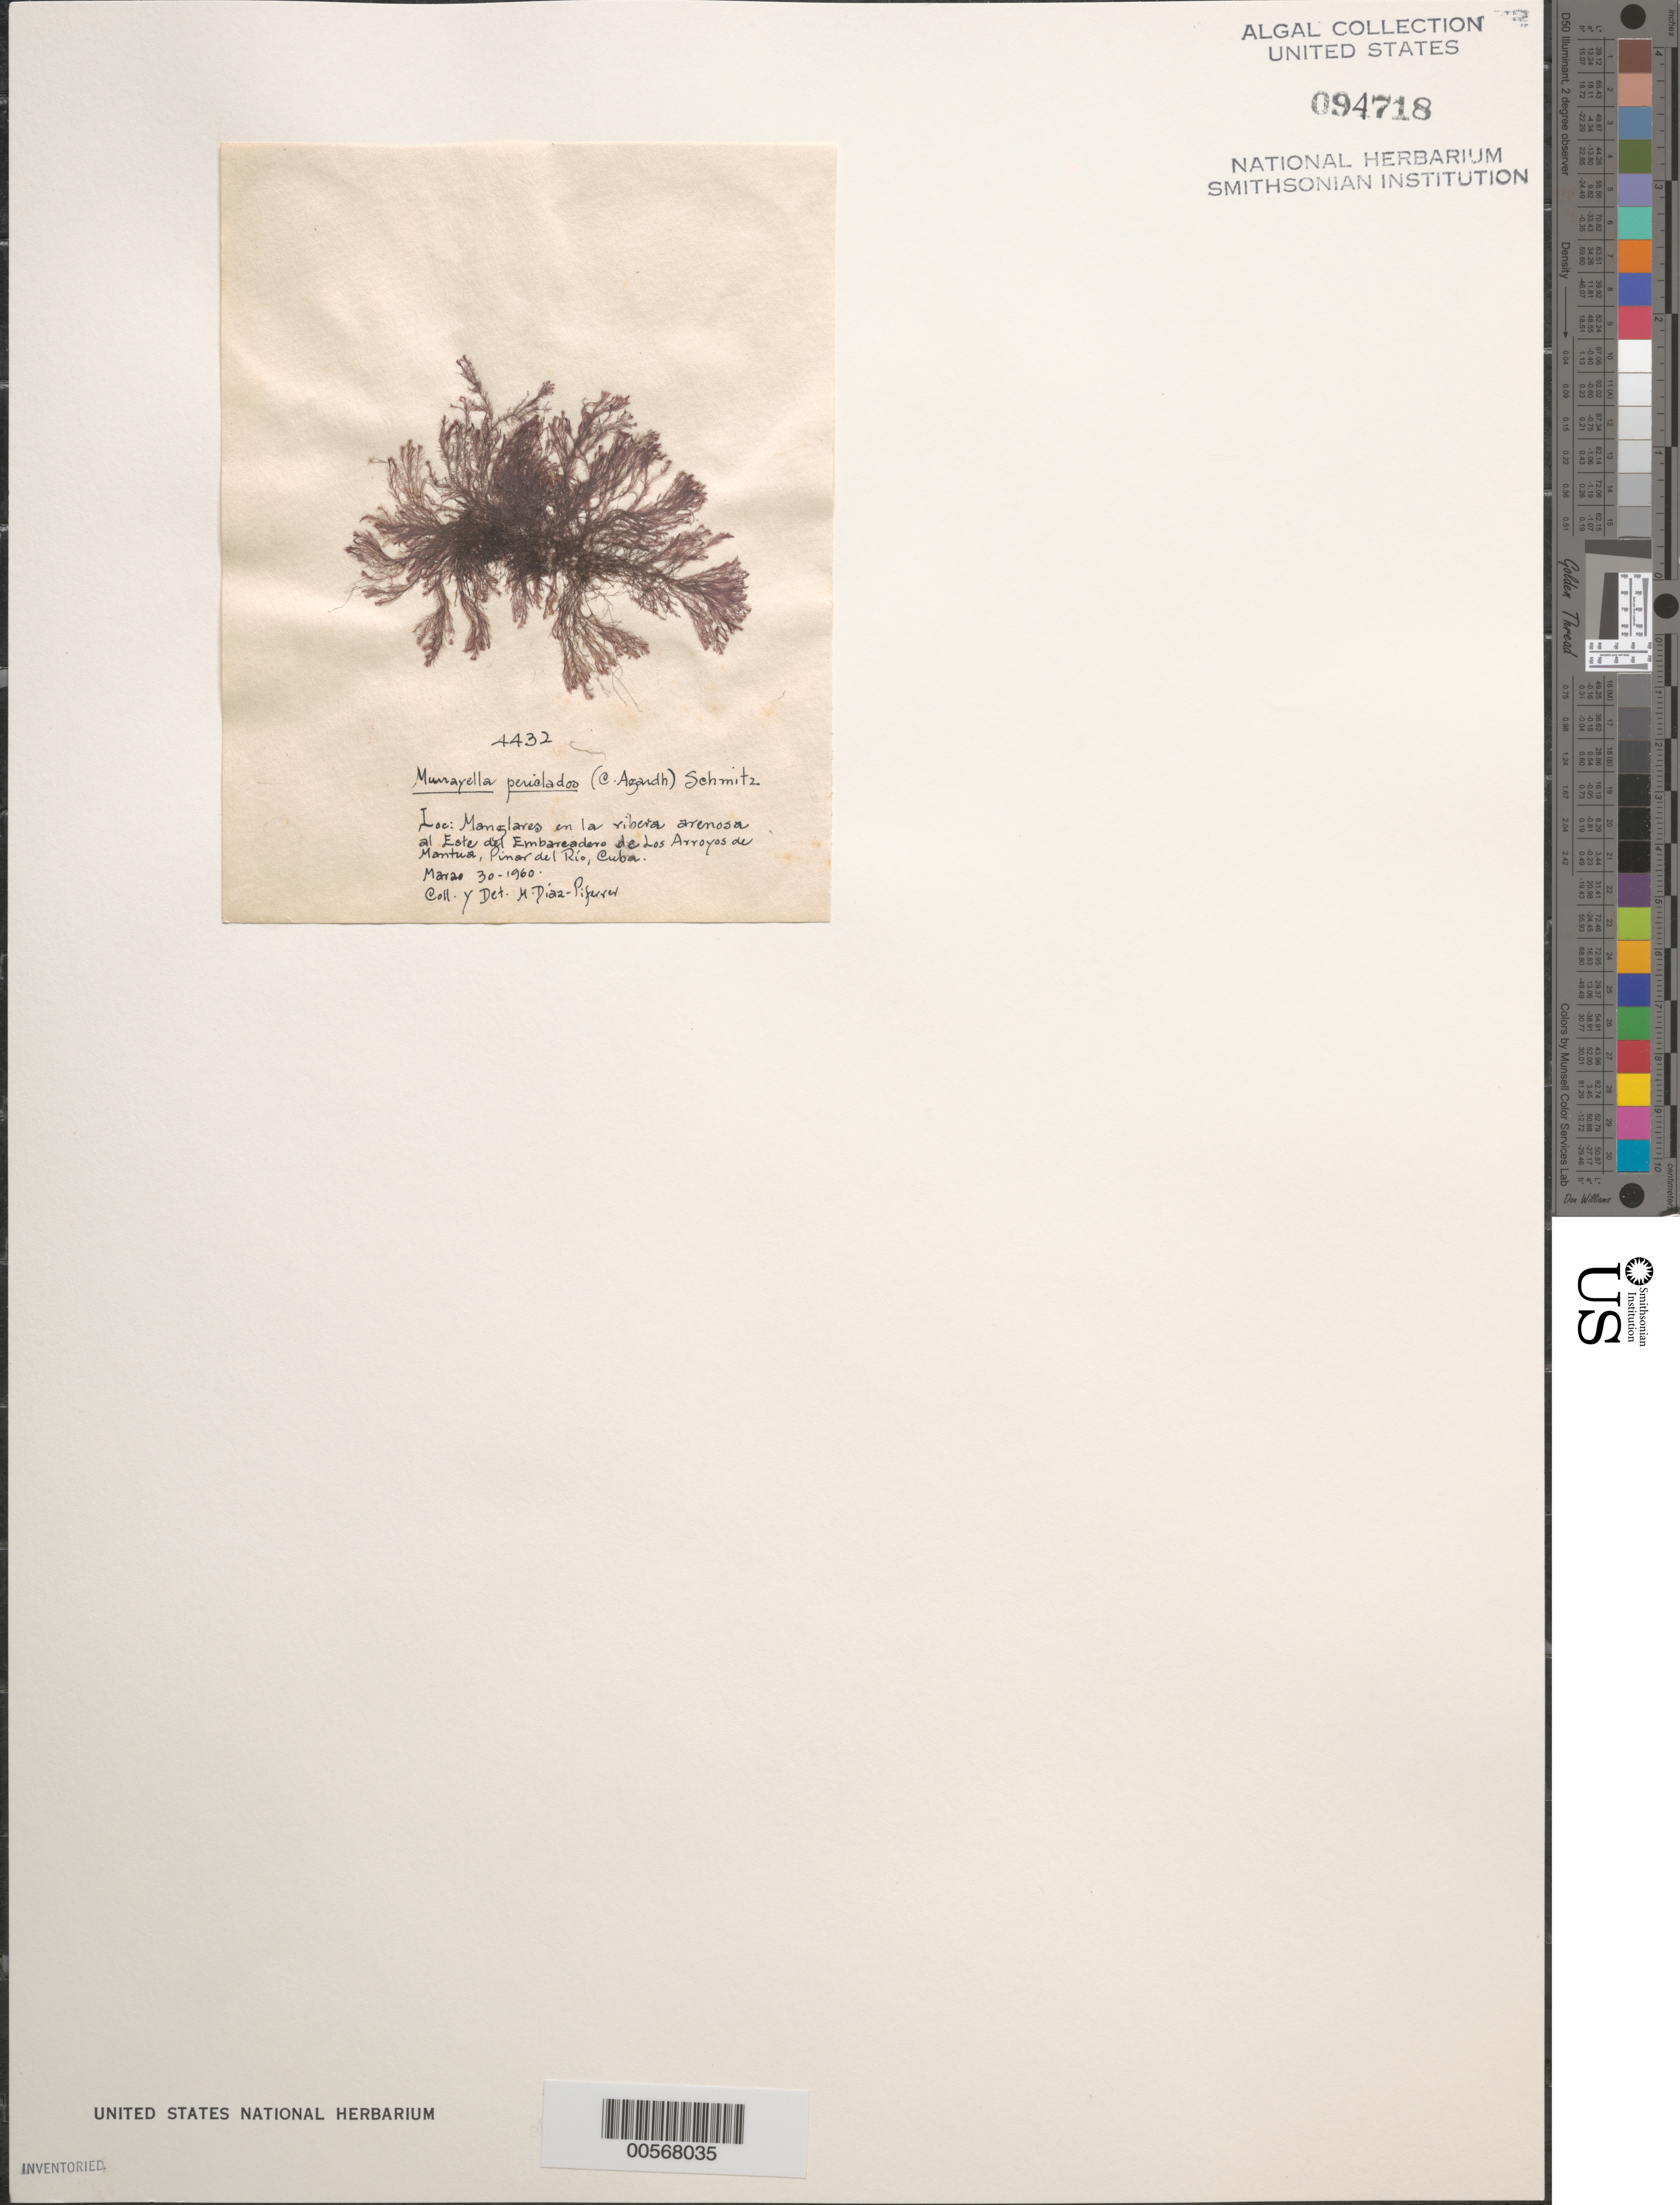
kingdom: Plantae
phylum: Rhodophyta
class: Florideophyceae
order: Ceramiales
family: Rhodomelaceae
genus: Murrayella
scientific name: Murrayella periclados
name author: (C. Agardh) F. Schmitz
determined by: Diaz-Piferrer, M.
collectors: M. Diaz-Piferrer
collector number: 4432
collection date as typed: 30 Mar 1960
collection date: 1960-03-30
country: Cuba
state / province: Pinar del Río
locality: East of Embarcadero de Los Arroyos de Mantua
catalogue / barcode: US 94718